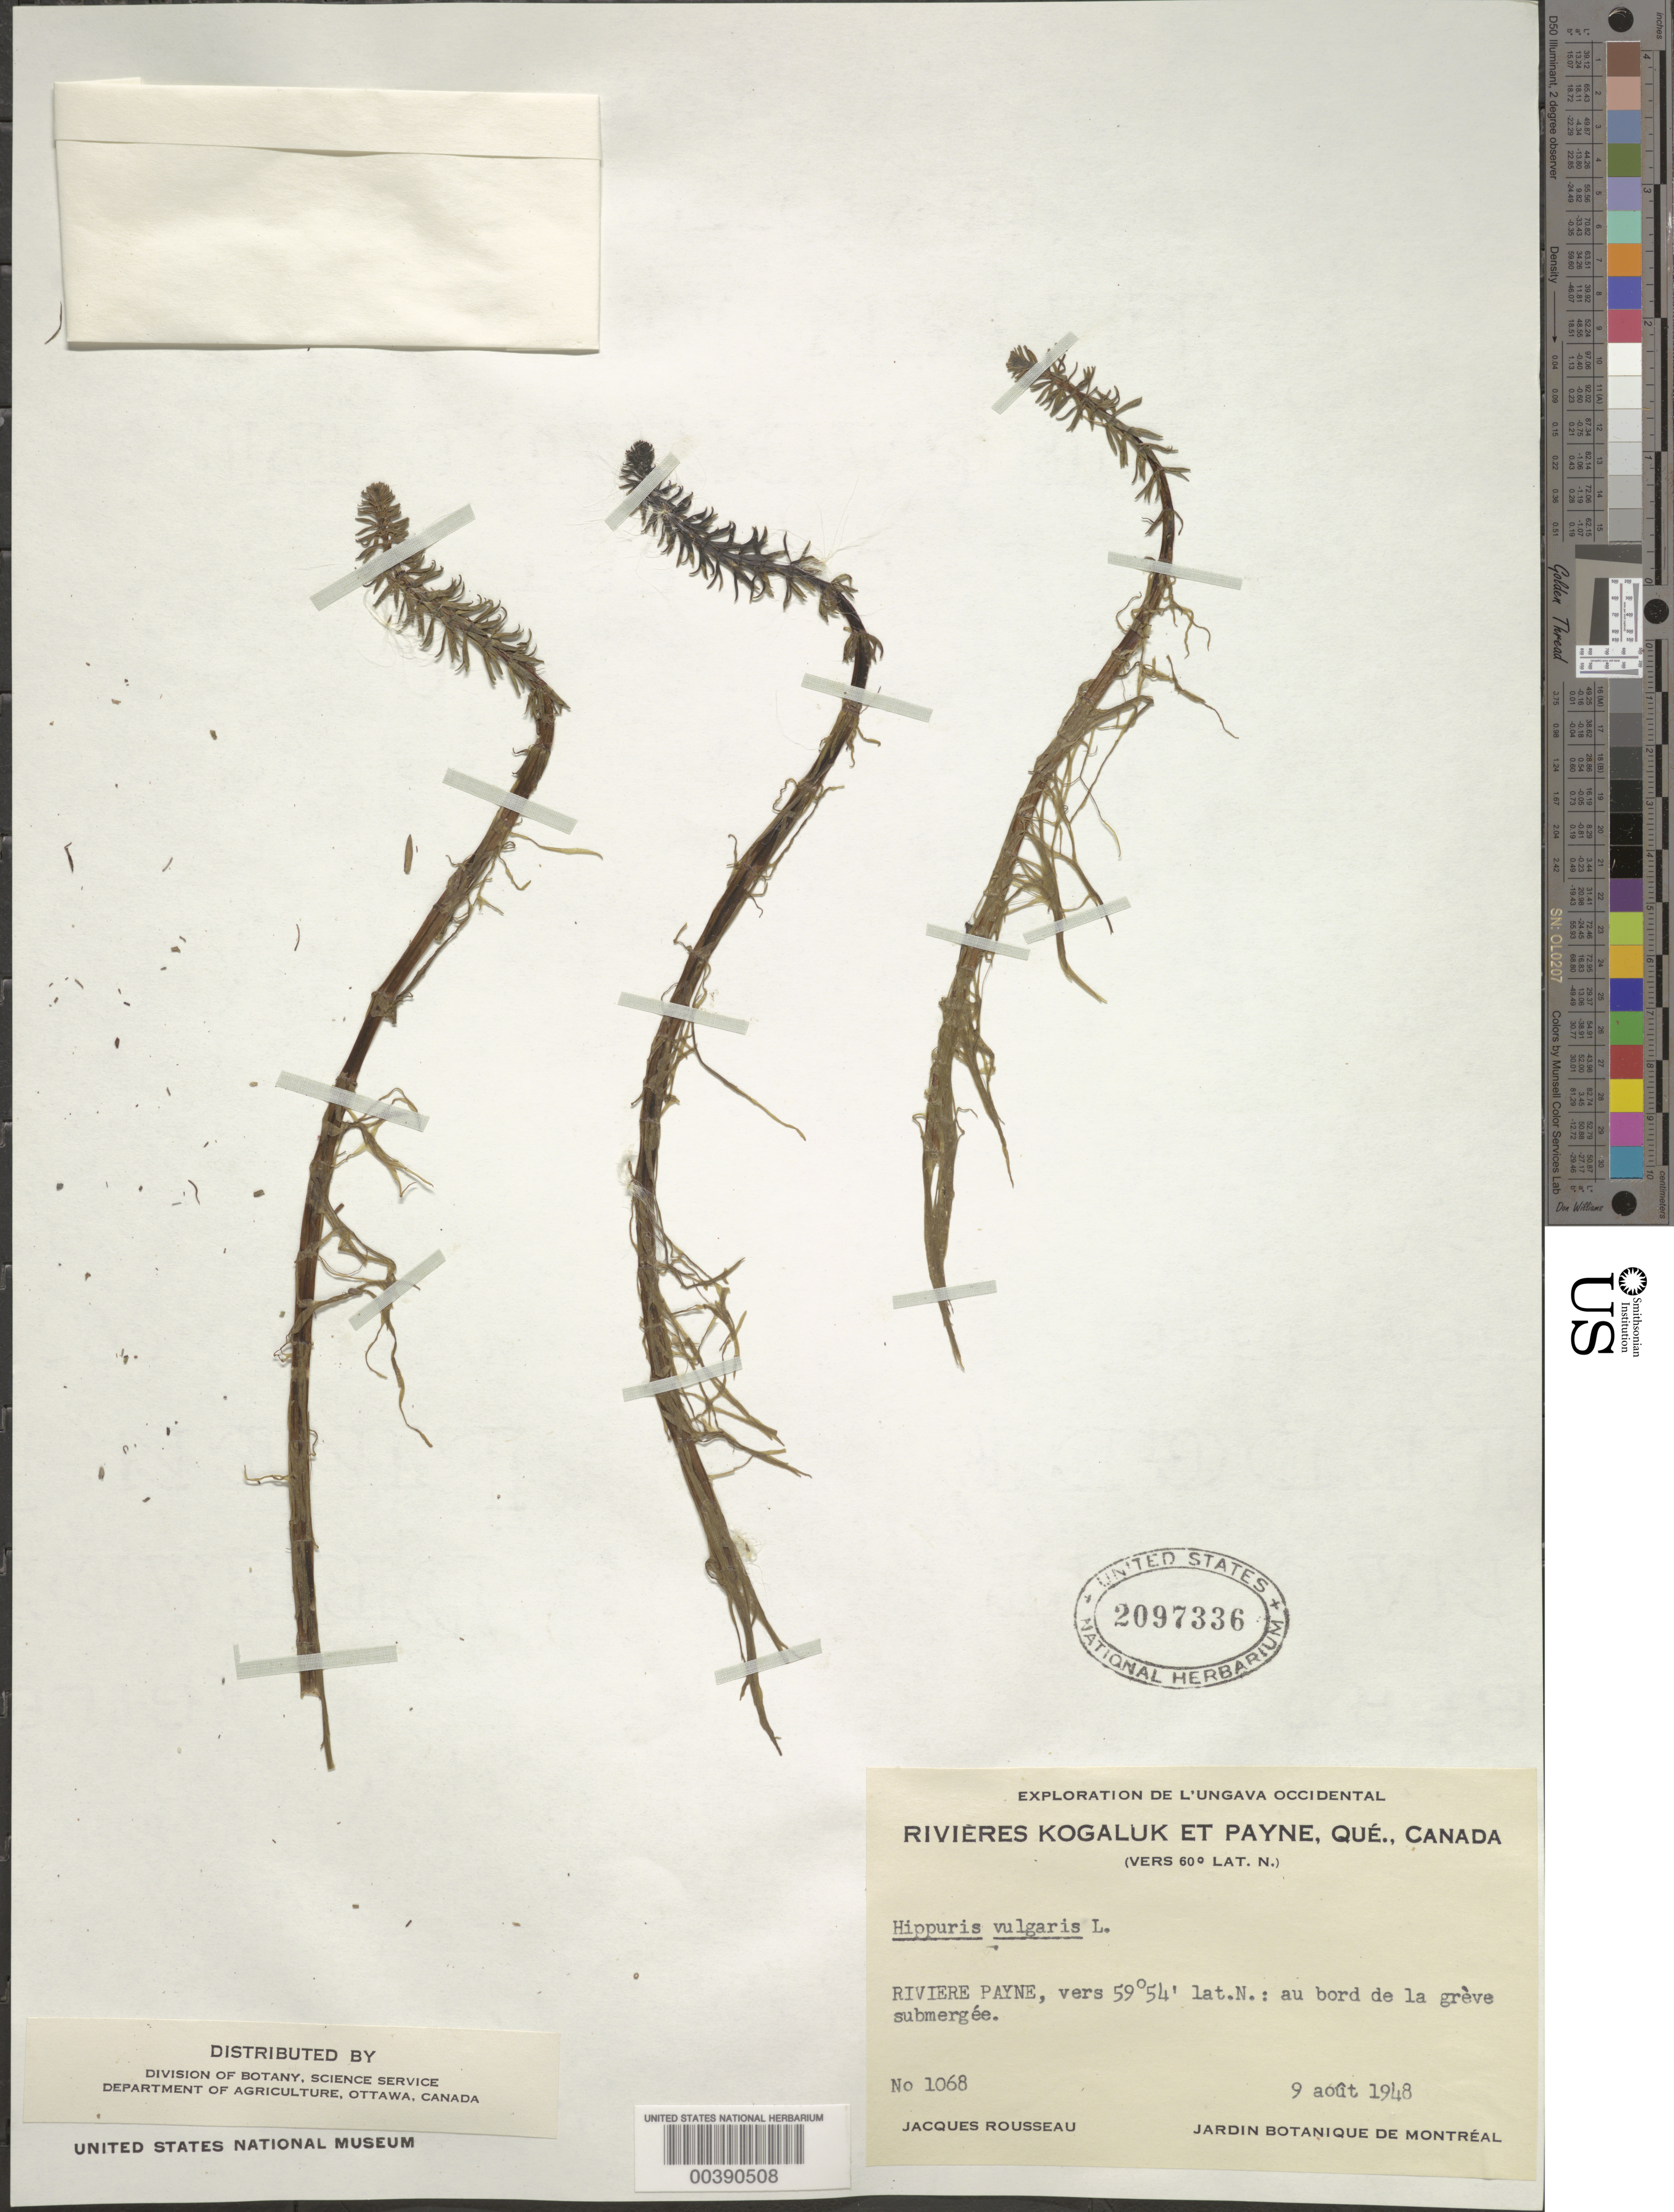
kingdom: Plantae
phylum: Tracheophyta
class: Magnoliopsida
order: Lamiales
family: Plantaginaceae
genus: Hippuris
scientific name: Hippuris vulgaris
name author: L.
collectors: J. Rousseau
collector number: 1068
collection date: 1948-08-09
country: Canada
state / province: Quebec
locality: Rivières Kogaluk et Payne, Qué. Riviere Payne.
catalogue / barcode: US 2097336